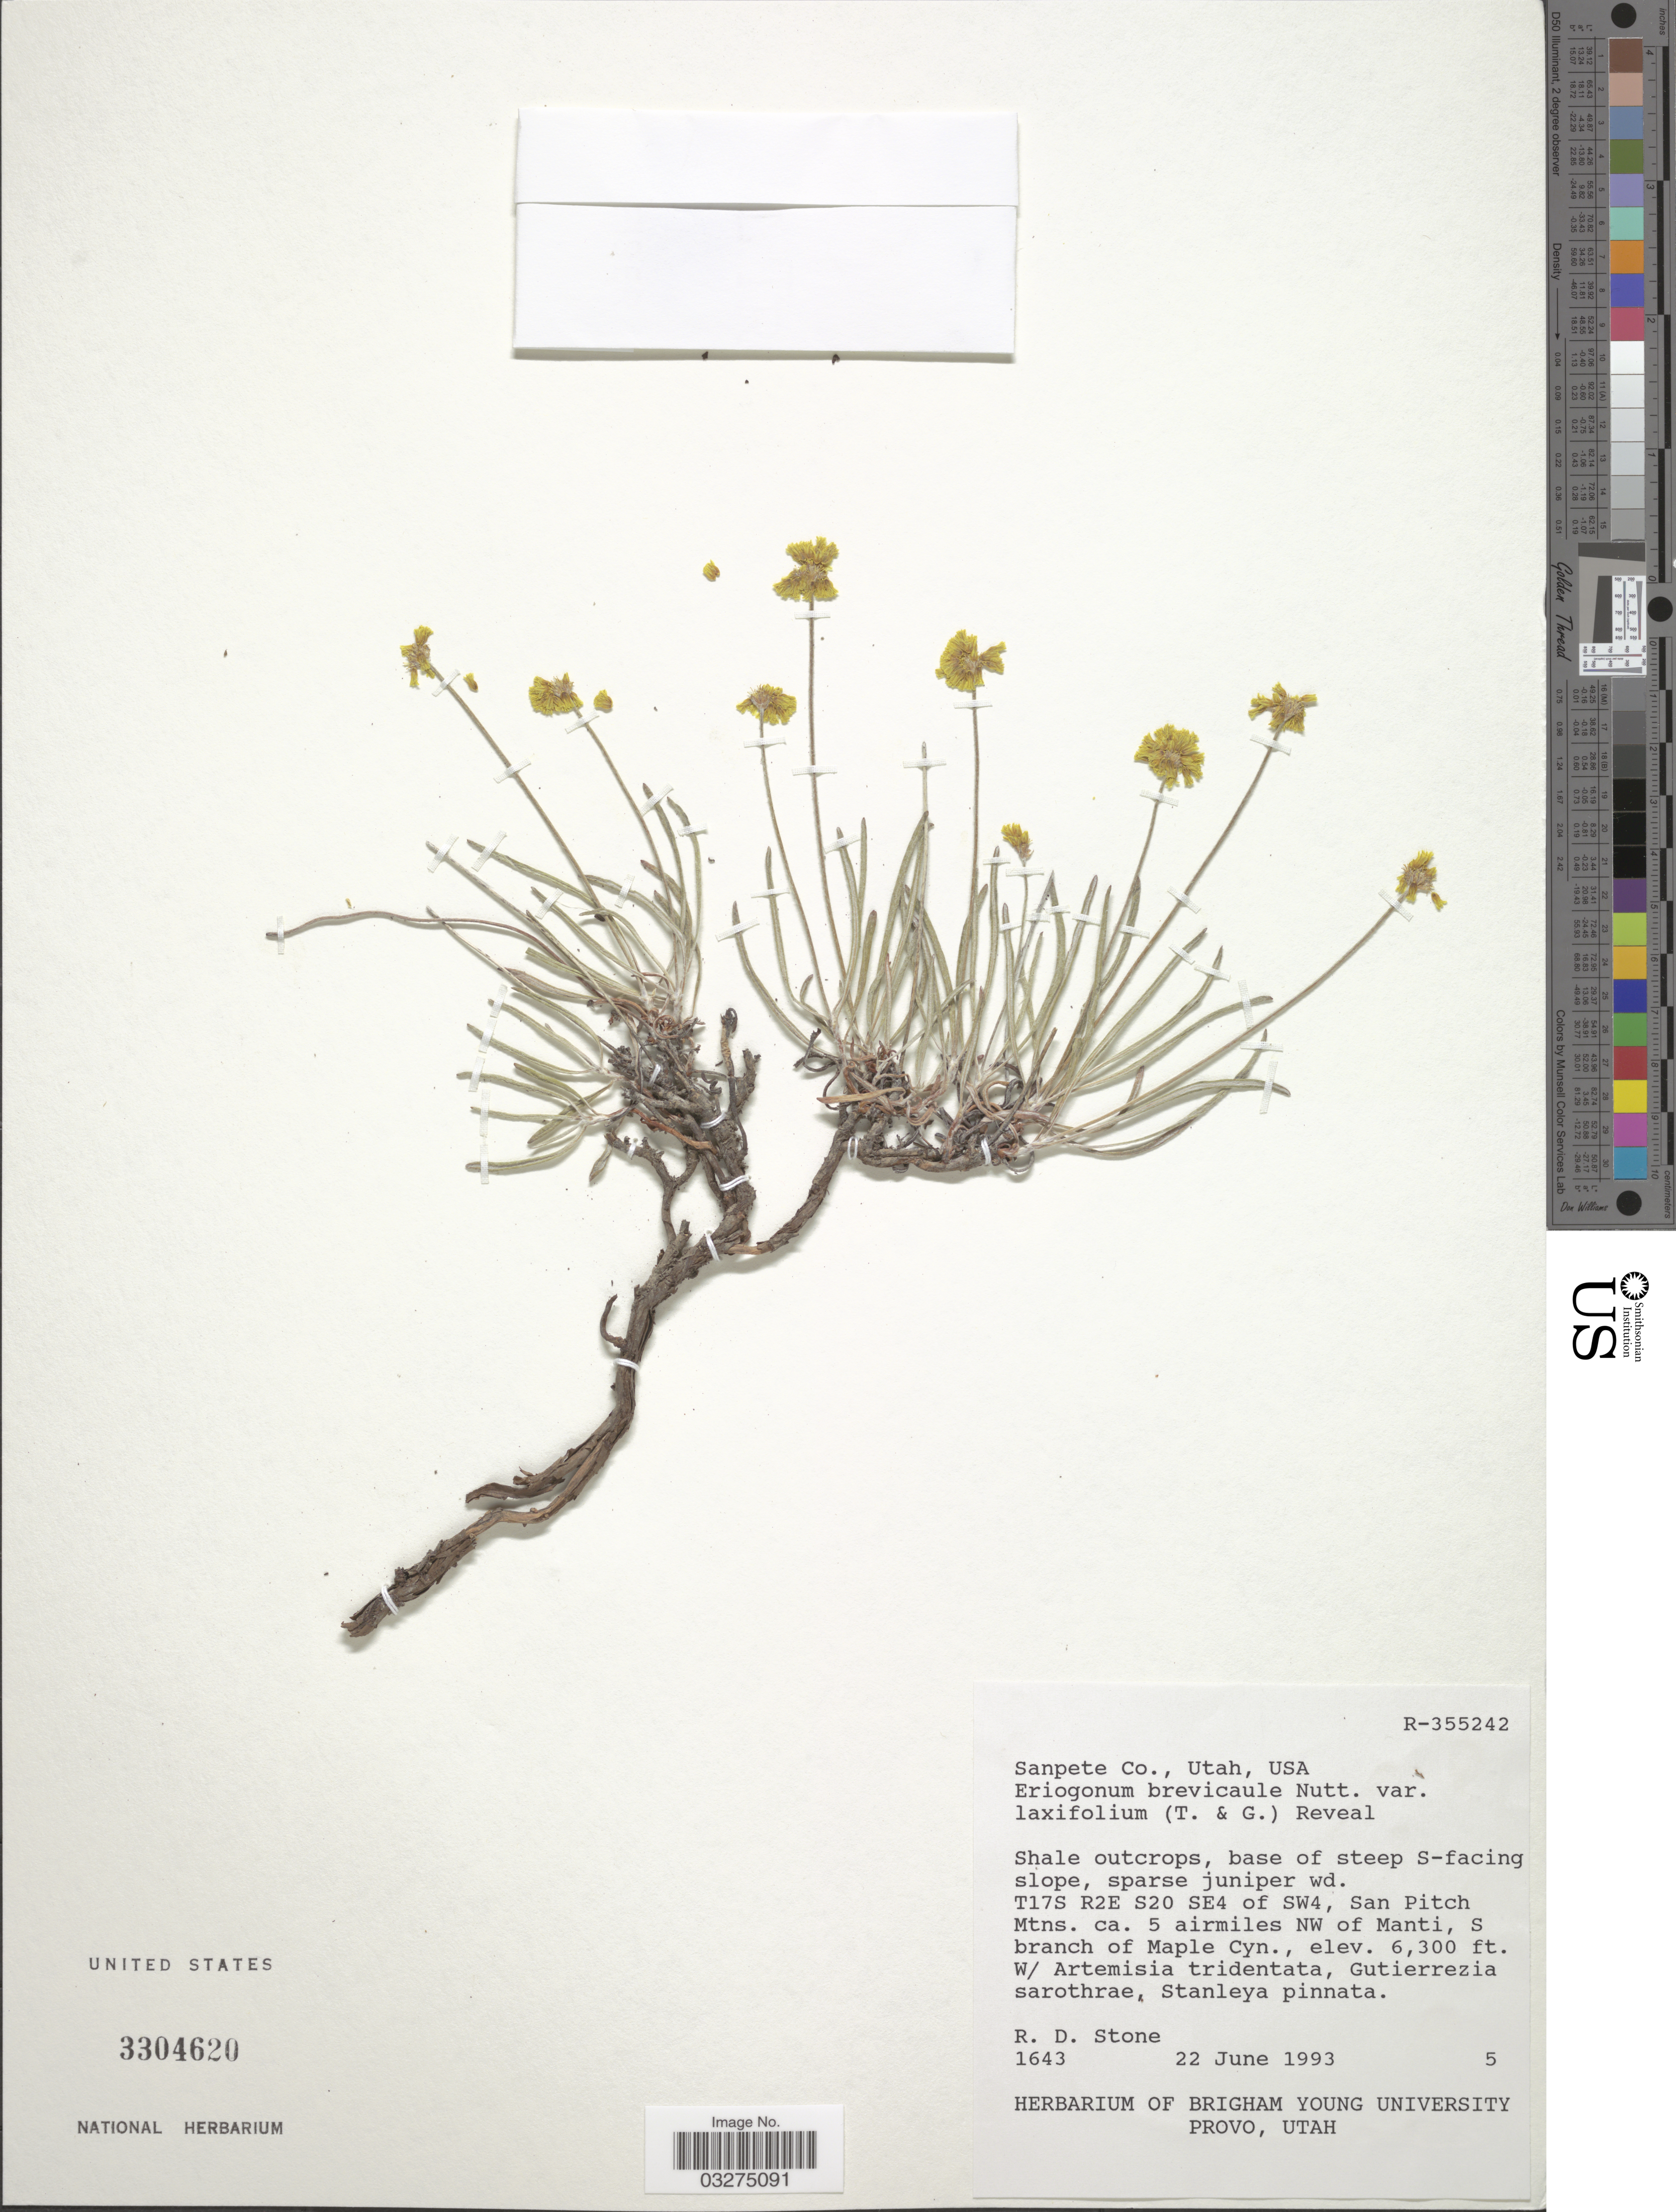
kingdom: Plantae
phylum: Tracheophyta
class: Magnoliopsida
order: Caryophyllales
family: Polygonaceae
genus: Eriogonum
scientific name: Eriogonum brevicaule var. laxifolium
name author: (Torr. & A. Gray) Reveal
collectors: R. D. Stone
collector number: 1643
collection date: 1993-06-22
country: United States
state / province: Utah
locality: Sanpete Co. USA. T17S R2E S20 SE4 of SW4, San Pitch Mtns. ca. 5 airmiles NW of Manti, S branch of Maple Cyn.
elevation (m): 1920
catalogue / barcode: US 3304620